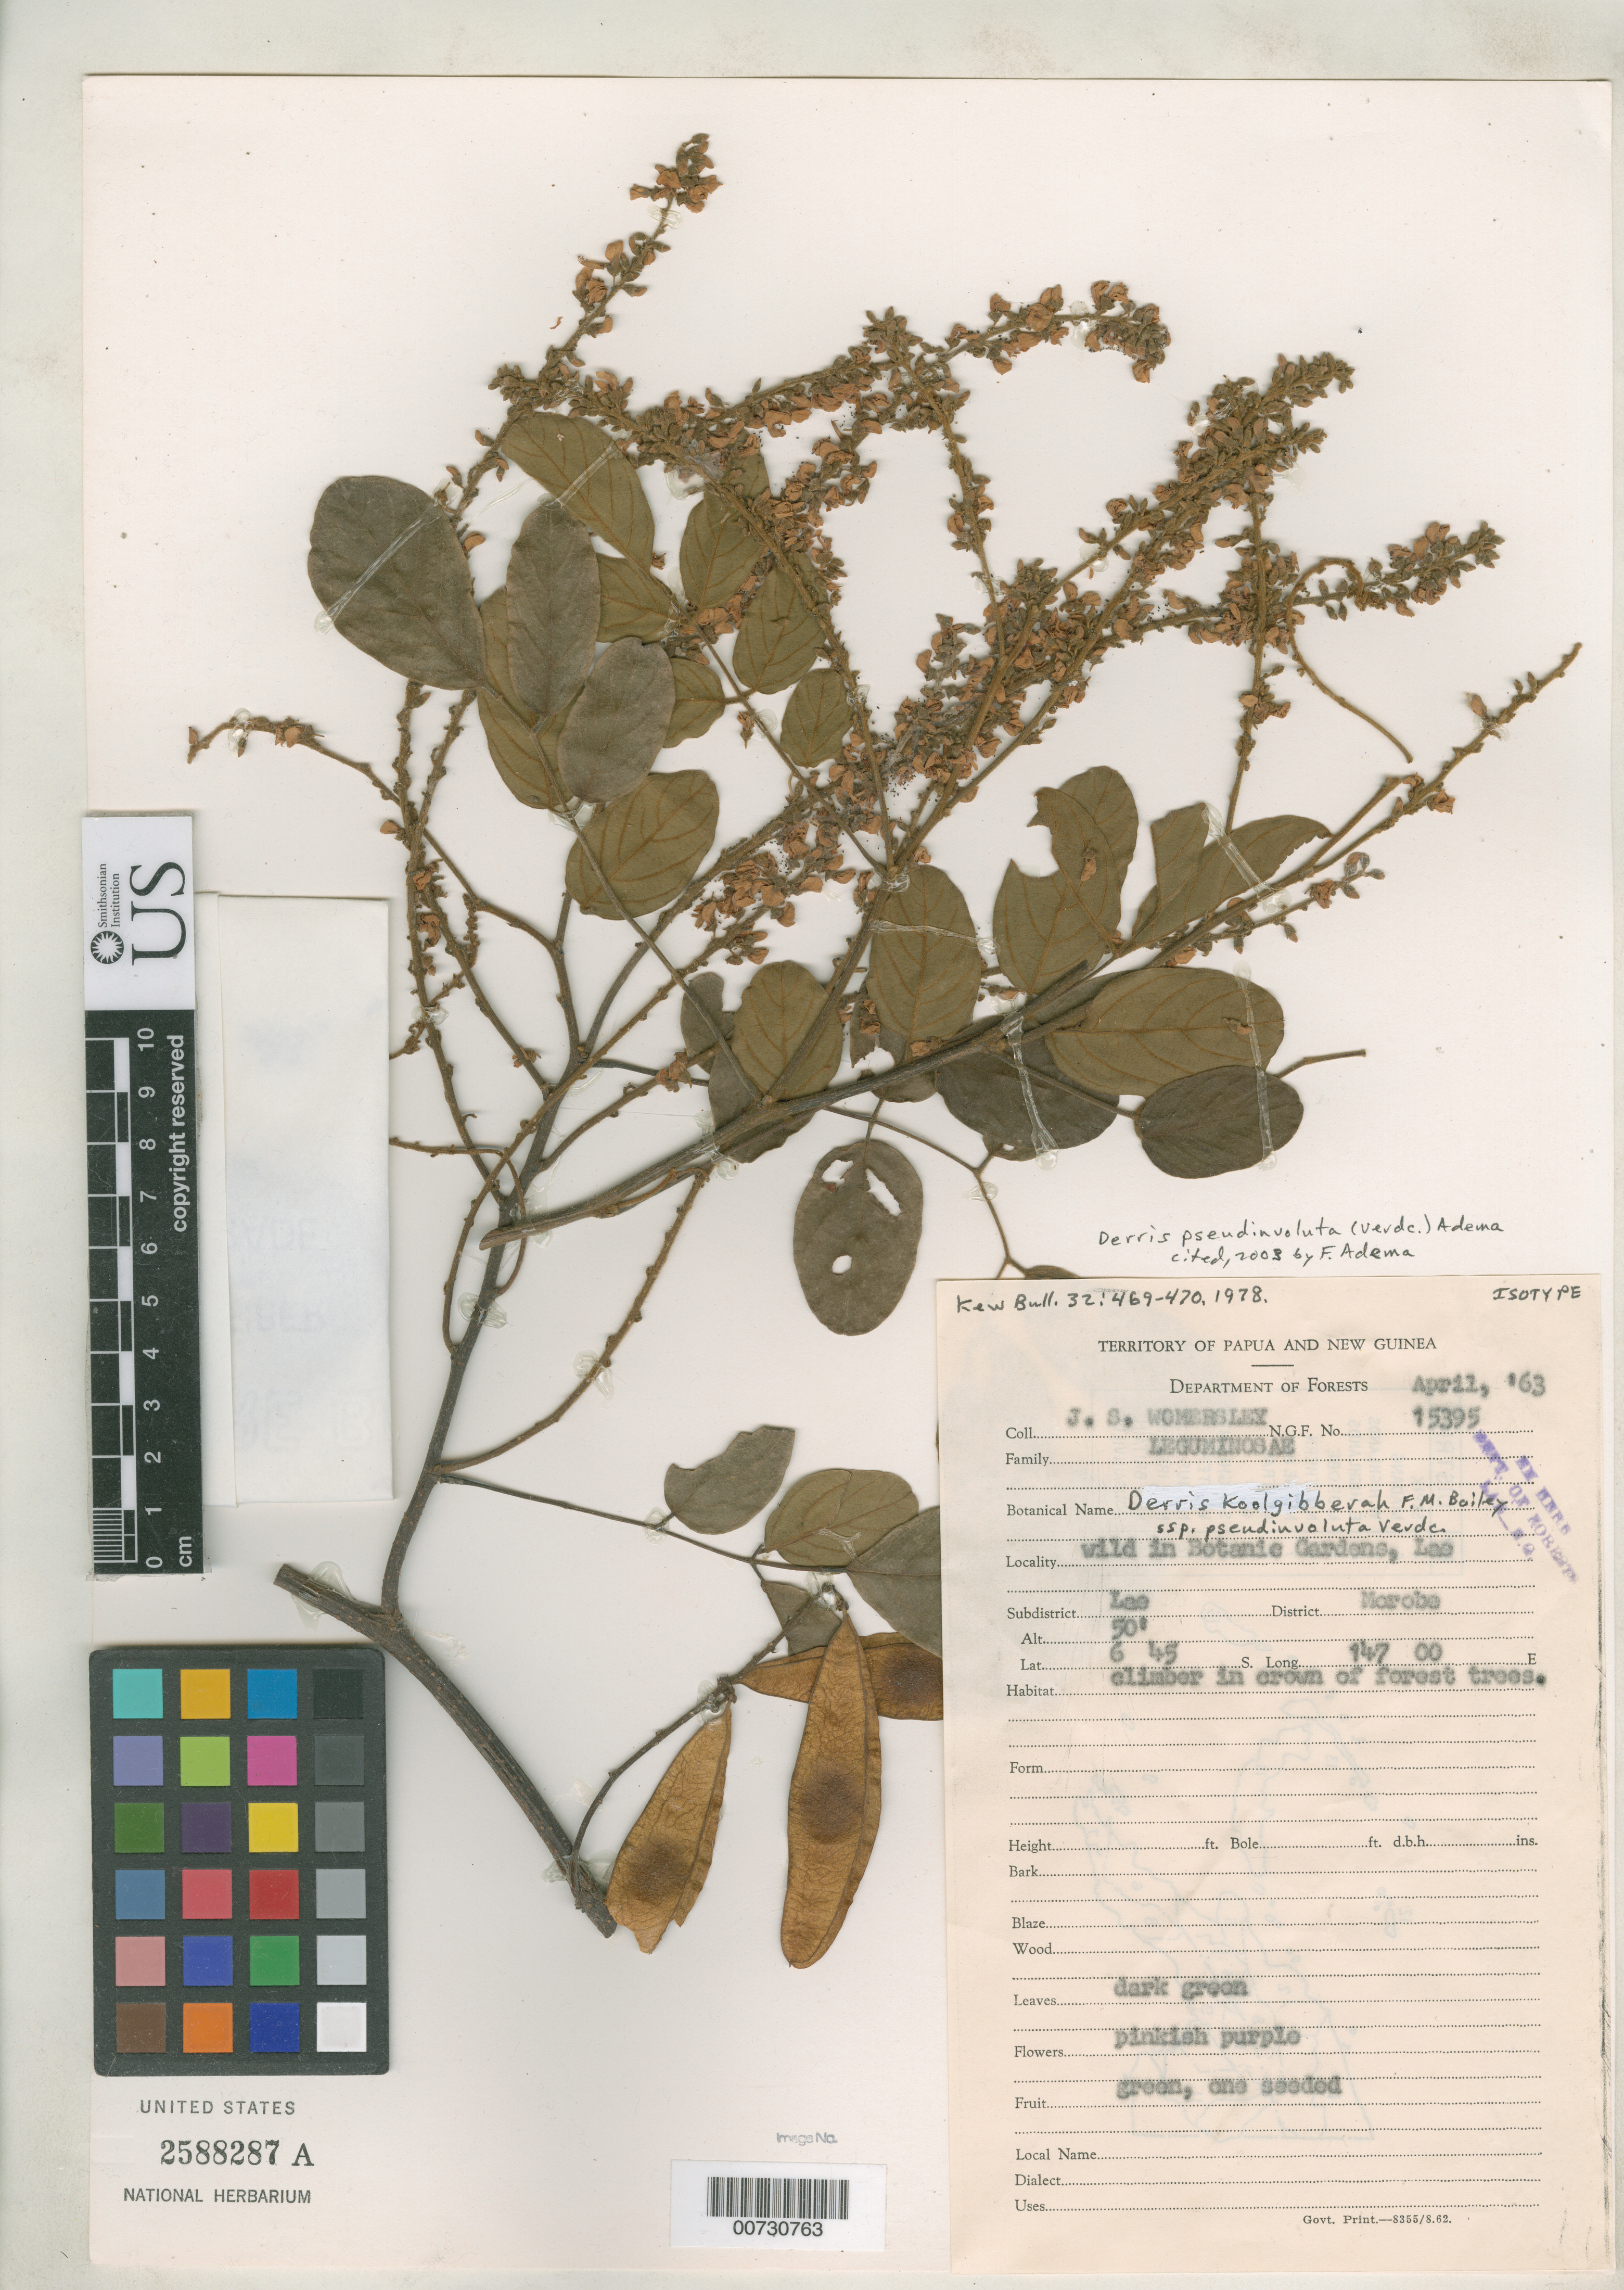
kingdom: Plantae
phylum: Tracheophyta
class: Magnoliopsida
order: Fabales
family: Fabaceae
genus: Derris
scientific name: Derris koolgibberah subsp. pseudinvoluta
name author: Verdc.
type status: Isotype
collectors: J. S. Womersley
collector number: NGF 15395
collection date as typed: Apr 1963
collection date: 1963-04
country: Papua New Guinea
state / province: Morobe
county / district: Lae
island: New Guinea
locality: wild in Botanic Gardens, Lae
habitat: Climber in crown of forest trees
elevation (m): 15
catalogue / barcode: US 2588287A